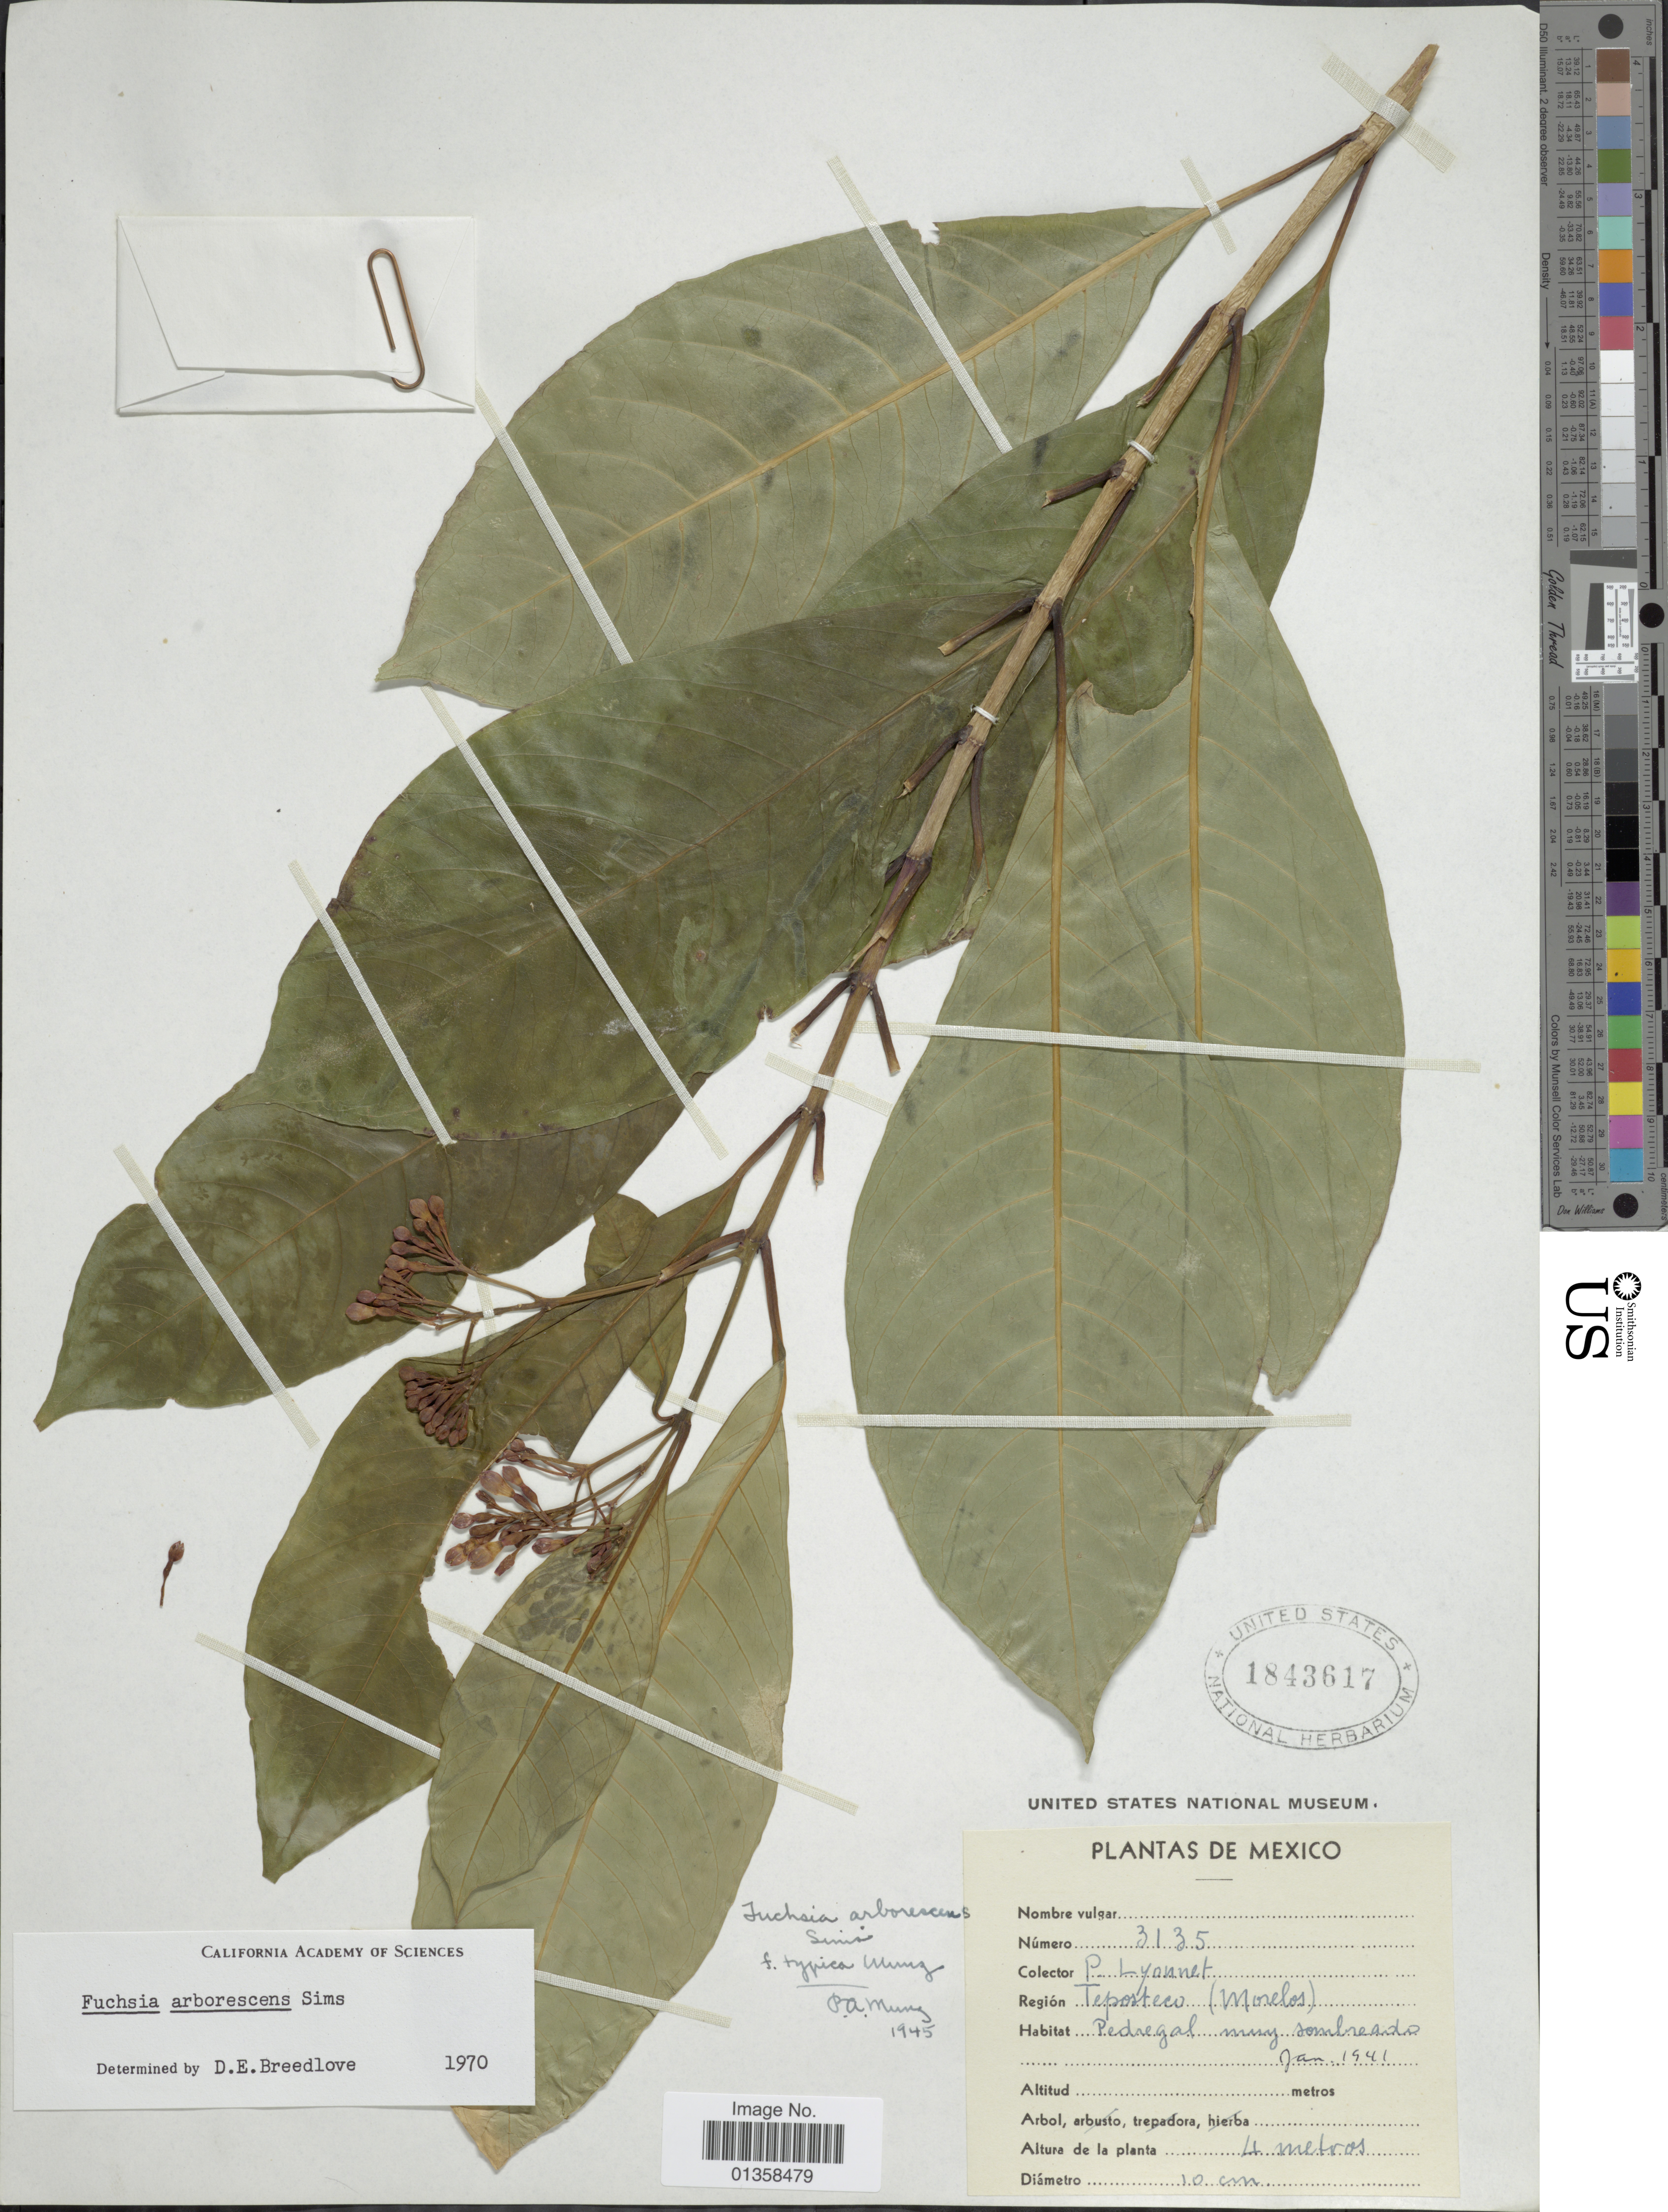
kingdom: Plantae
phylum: Tracheophyta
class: Magnoliopsida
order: Myrtales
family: Onagraceae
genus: Fuchsia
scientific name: Fuchsia arborescens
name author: Sims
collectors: P. Lyonnet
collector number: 3135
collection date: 1941-01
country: Mexico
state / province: Morelos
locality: Región Teposteco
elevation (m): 4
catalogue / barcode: US 1843617